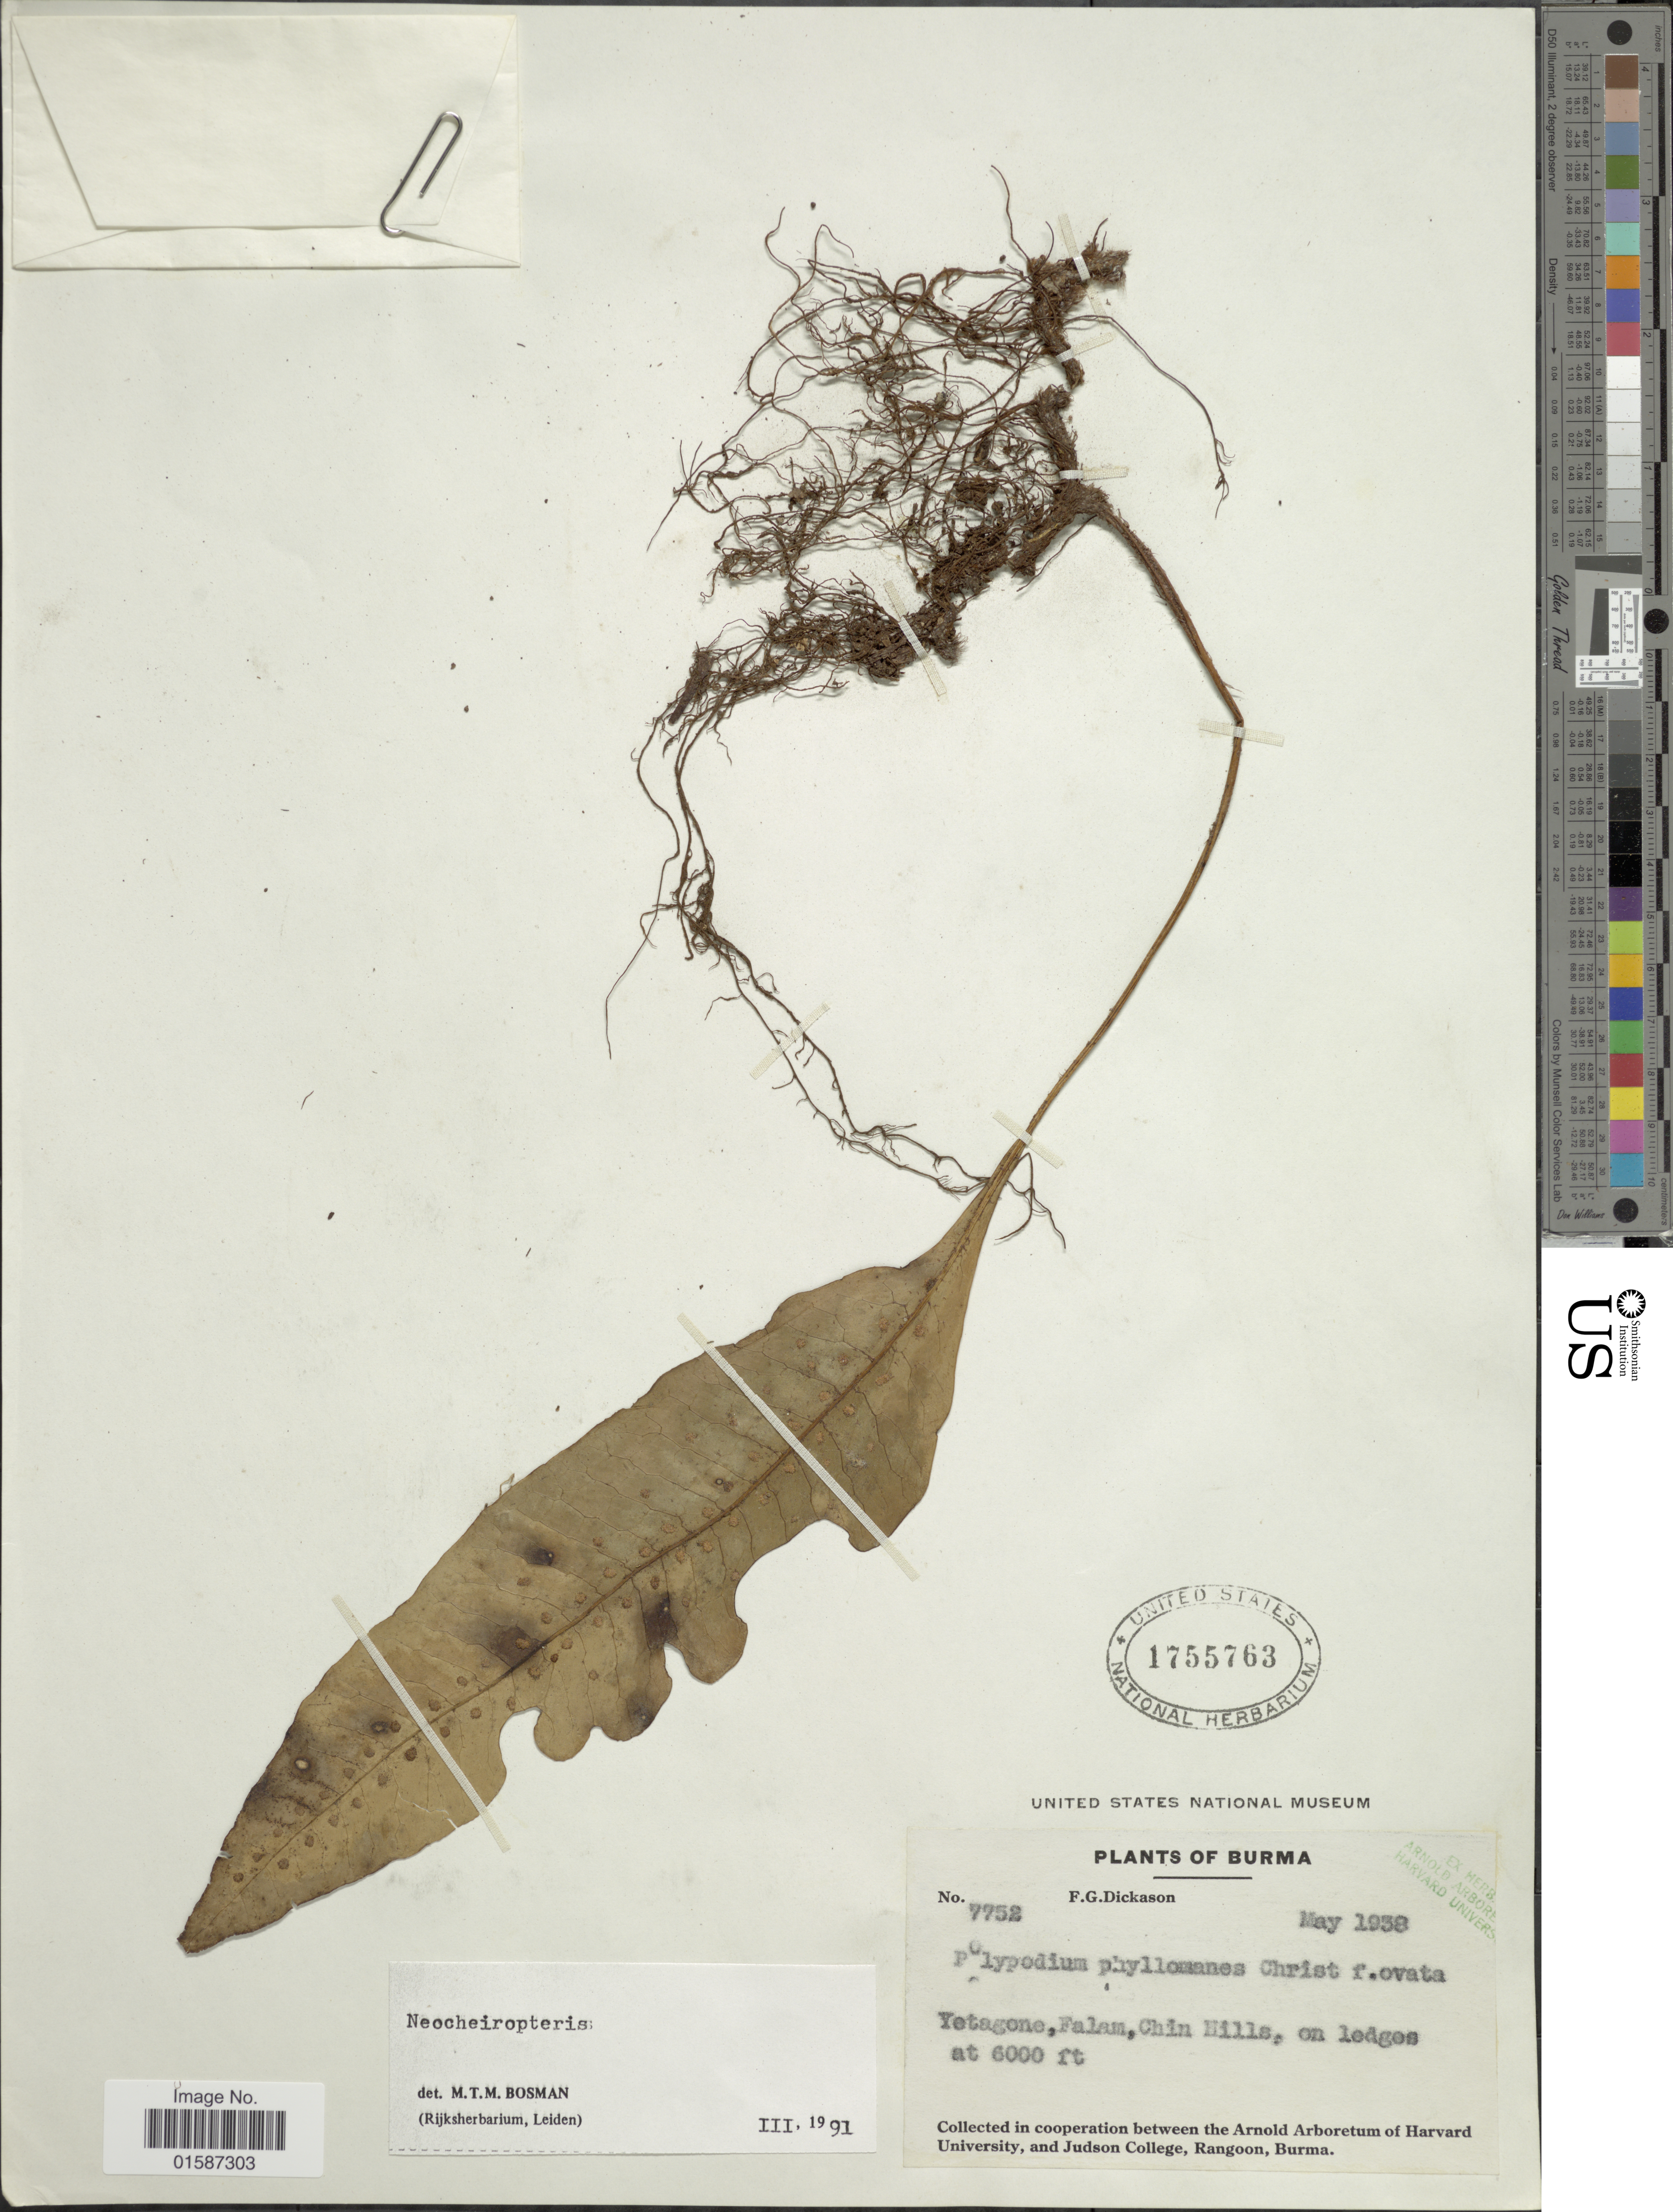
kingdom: Plantae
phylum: Tracheophyta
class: Polypodiopsida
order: Polypodiales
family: Polypodiaceae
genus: Neolepisorus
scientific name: Neolepisorus ovatus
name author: (Bedd.) Ching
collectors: F. Dickason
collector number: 7752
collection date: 1938-05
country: Myanmar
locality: Burma, Yetagone, Falam, Chin Hills, on ledges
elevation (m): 1829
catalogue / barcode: US 1755763